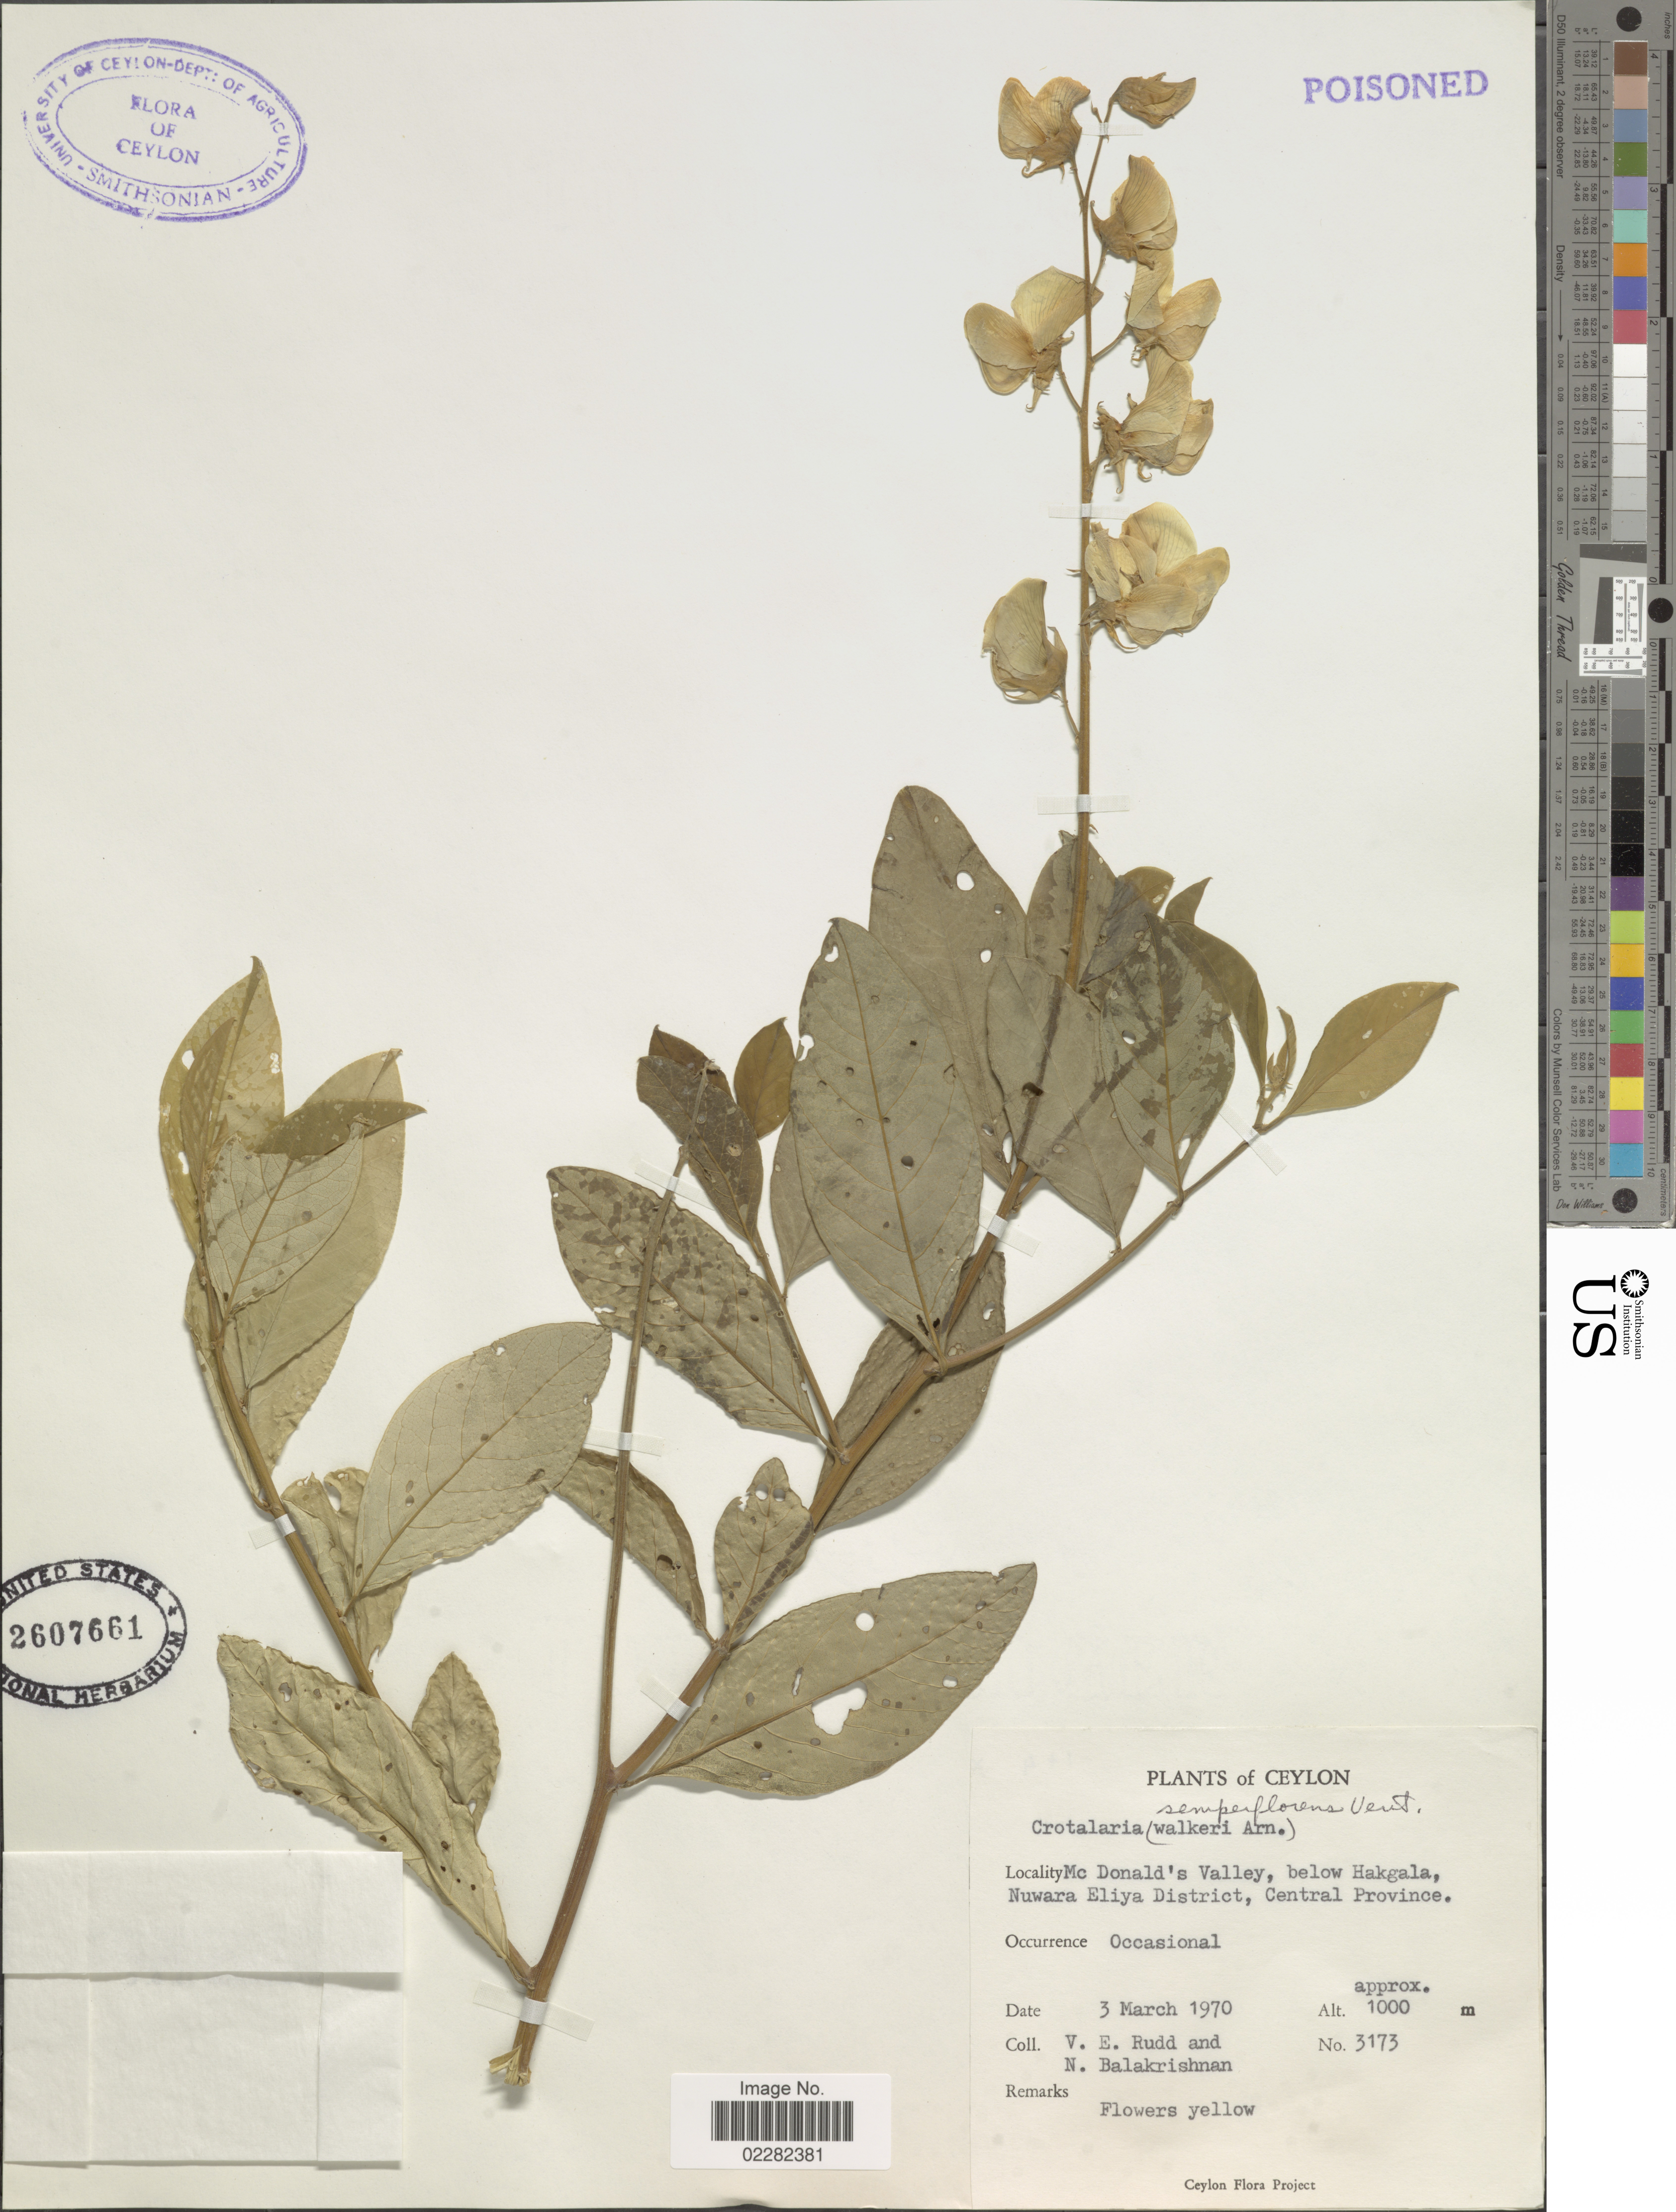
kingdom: Plantae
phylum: Tracheophyta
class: Magnoliopsida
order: Fabales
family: Fabaceae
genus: Crotalaria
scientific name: Crotalaria walkeri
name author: Arn.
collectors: V. E. Rudd & N. Balakrishnan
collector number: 3173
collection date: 1970-03-03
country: Sri Lanka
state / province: Central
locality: Ceylon, Mc. Donal's Valley, below Hakgal, Nuwara Eliya District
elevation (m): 1000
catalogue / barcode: US 2607661